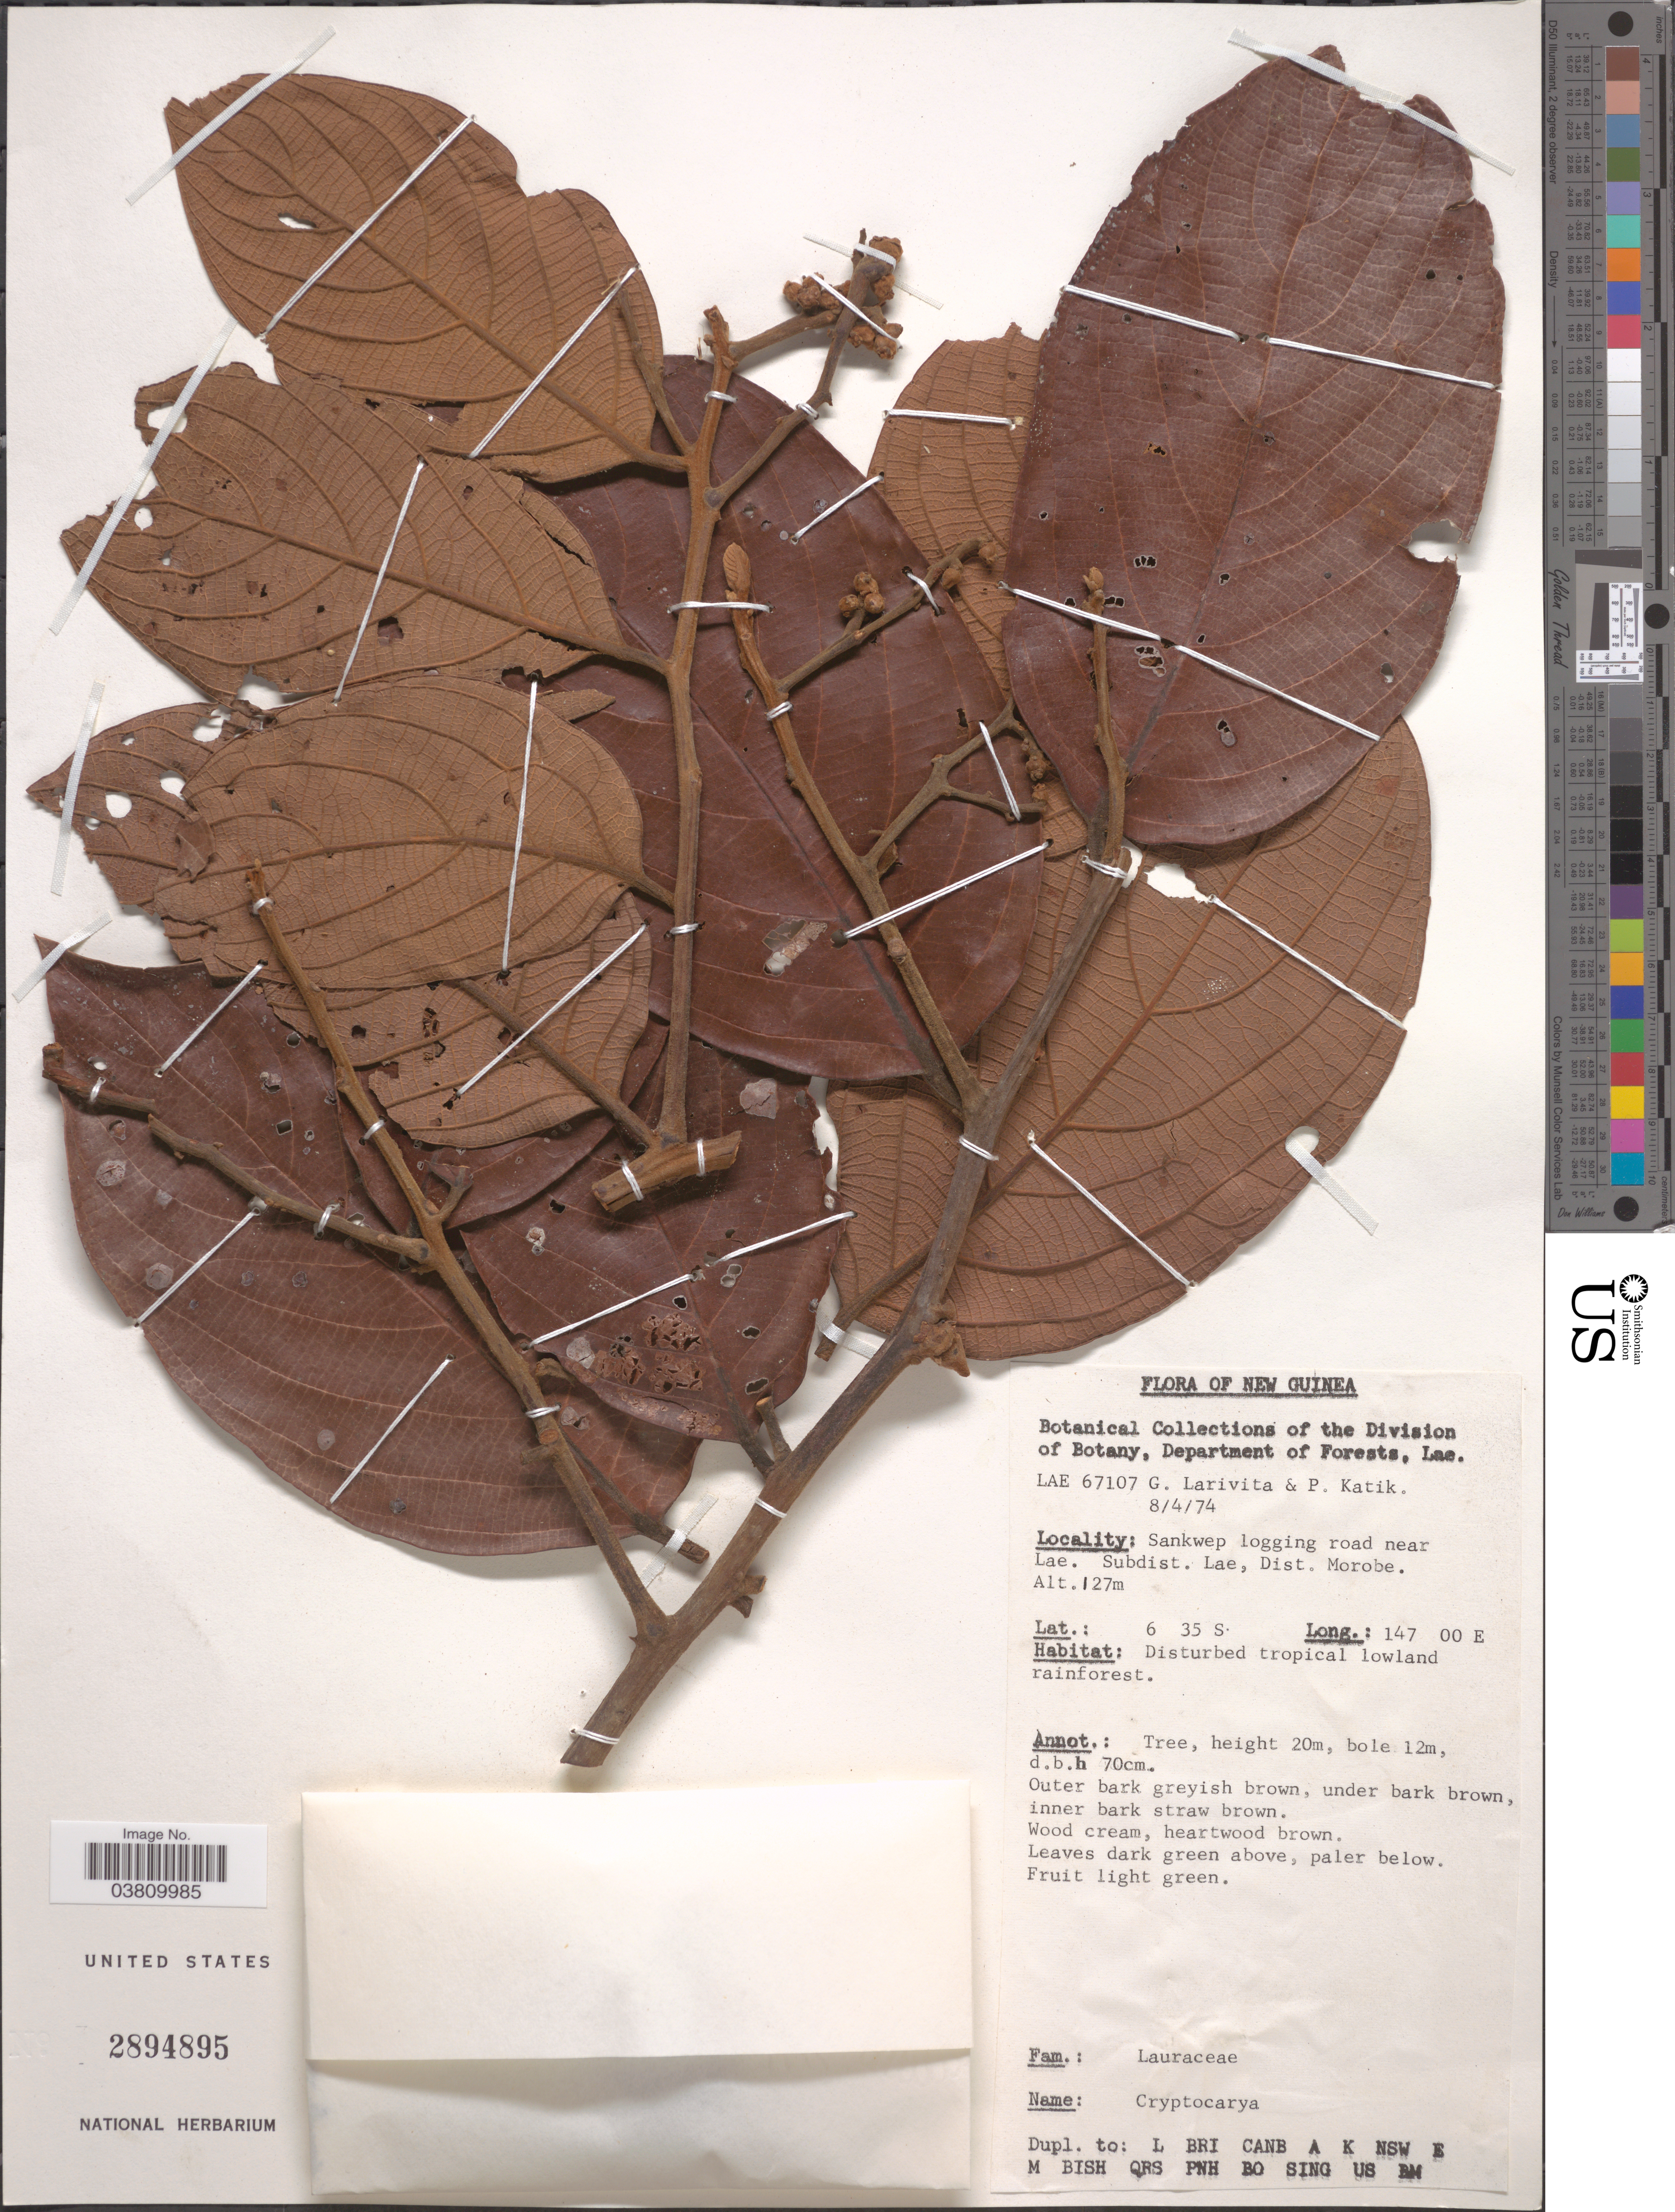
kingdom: Plantae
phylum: Tracheophyta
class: Magnoliopsida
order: Laurales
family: Lauraceae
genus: Cryptocarya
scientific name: Cryptocarya sp.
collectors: G. Larivita & P. Katik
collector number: LAE67107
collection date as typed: Transcribed d/m/y: 8/4/74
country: Papua New Guinea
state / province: Morobe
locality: New Guinea. Sankwep logging road near Lae. Subdist. Lae, Dist. Morobe.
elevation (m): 127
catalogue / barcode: US 2894895